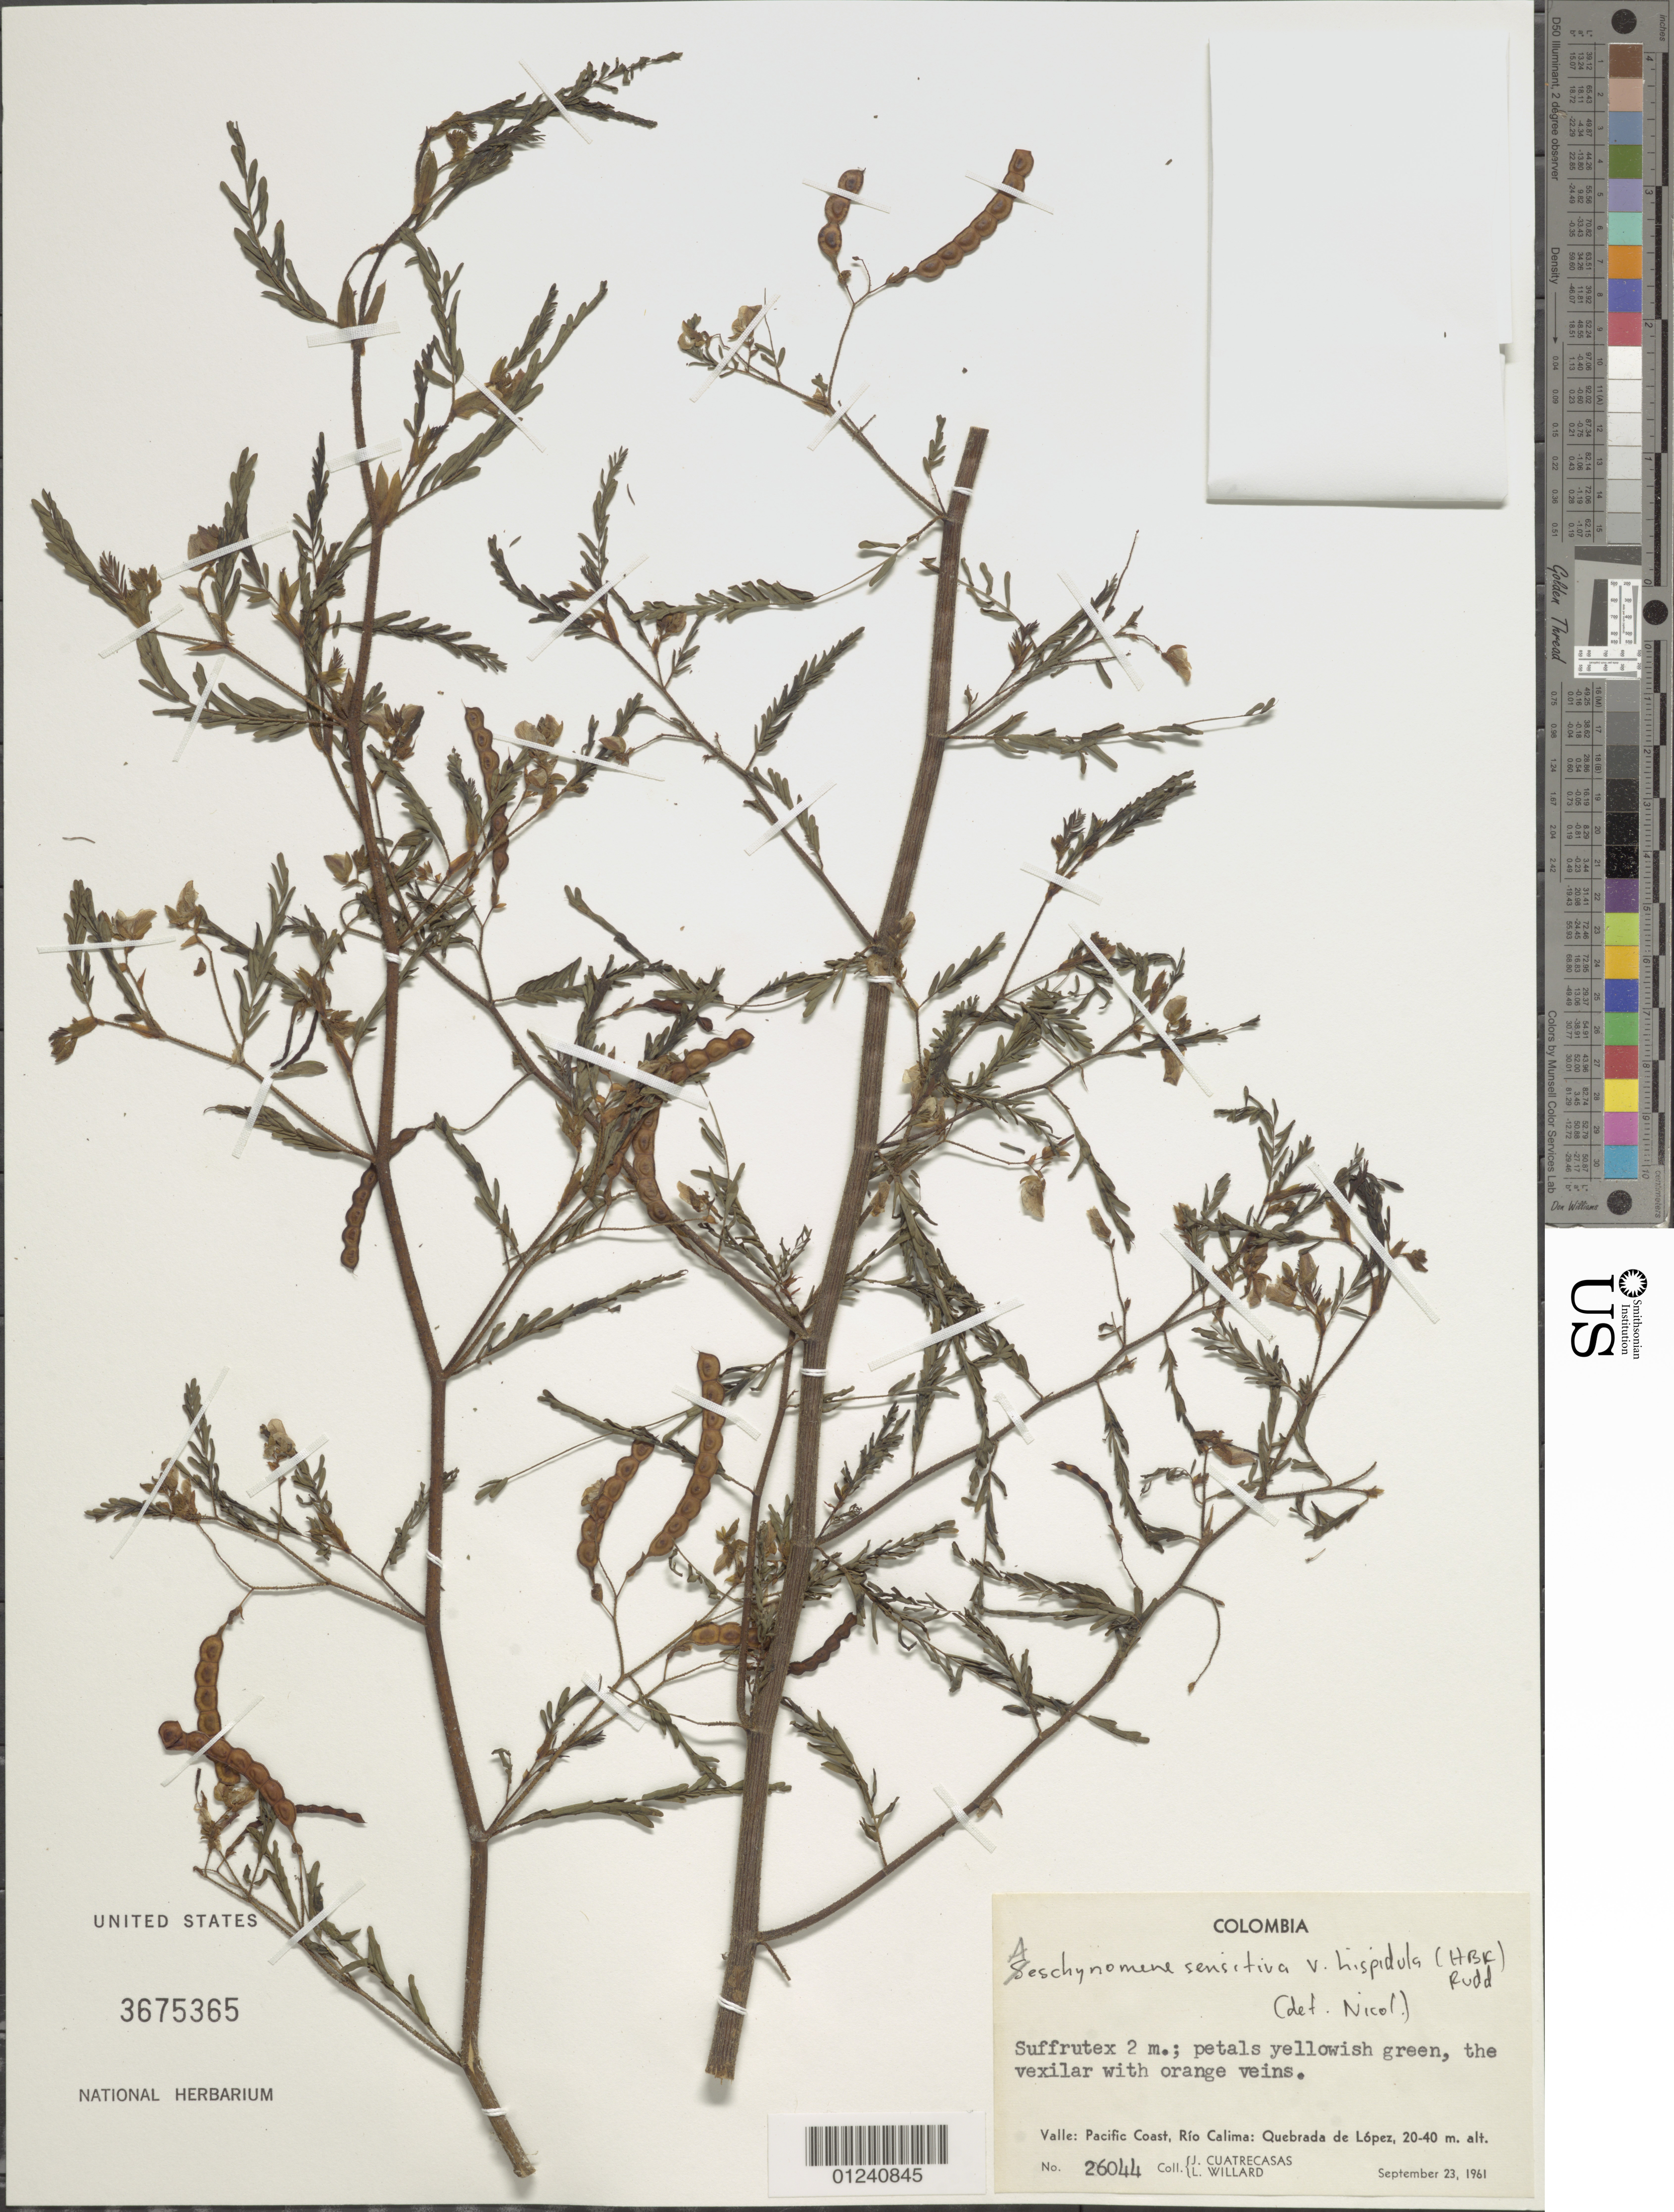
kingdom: Plantae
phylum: Tracheophyta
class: Magnoliopsida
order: Fabales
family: Fabaceae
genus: Aeschynomene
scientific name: Aeschynomene sensitiva var. hispidula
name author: Rudd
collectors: J. Cuatrecasas & L. Willard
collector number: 26044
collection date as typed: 23 Sep 1961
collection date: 1961-09-23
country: Colombia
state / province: Valle del Cauca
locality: Quebrada de Lopez, Rio Calima, Pacific Coast.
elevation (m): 20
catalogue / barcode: US 3675365